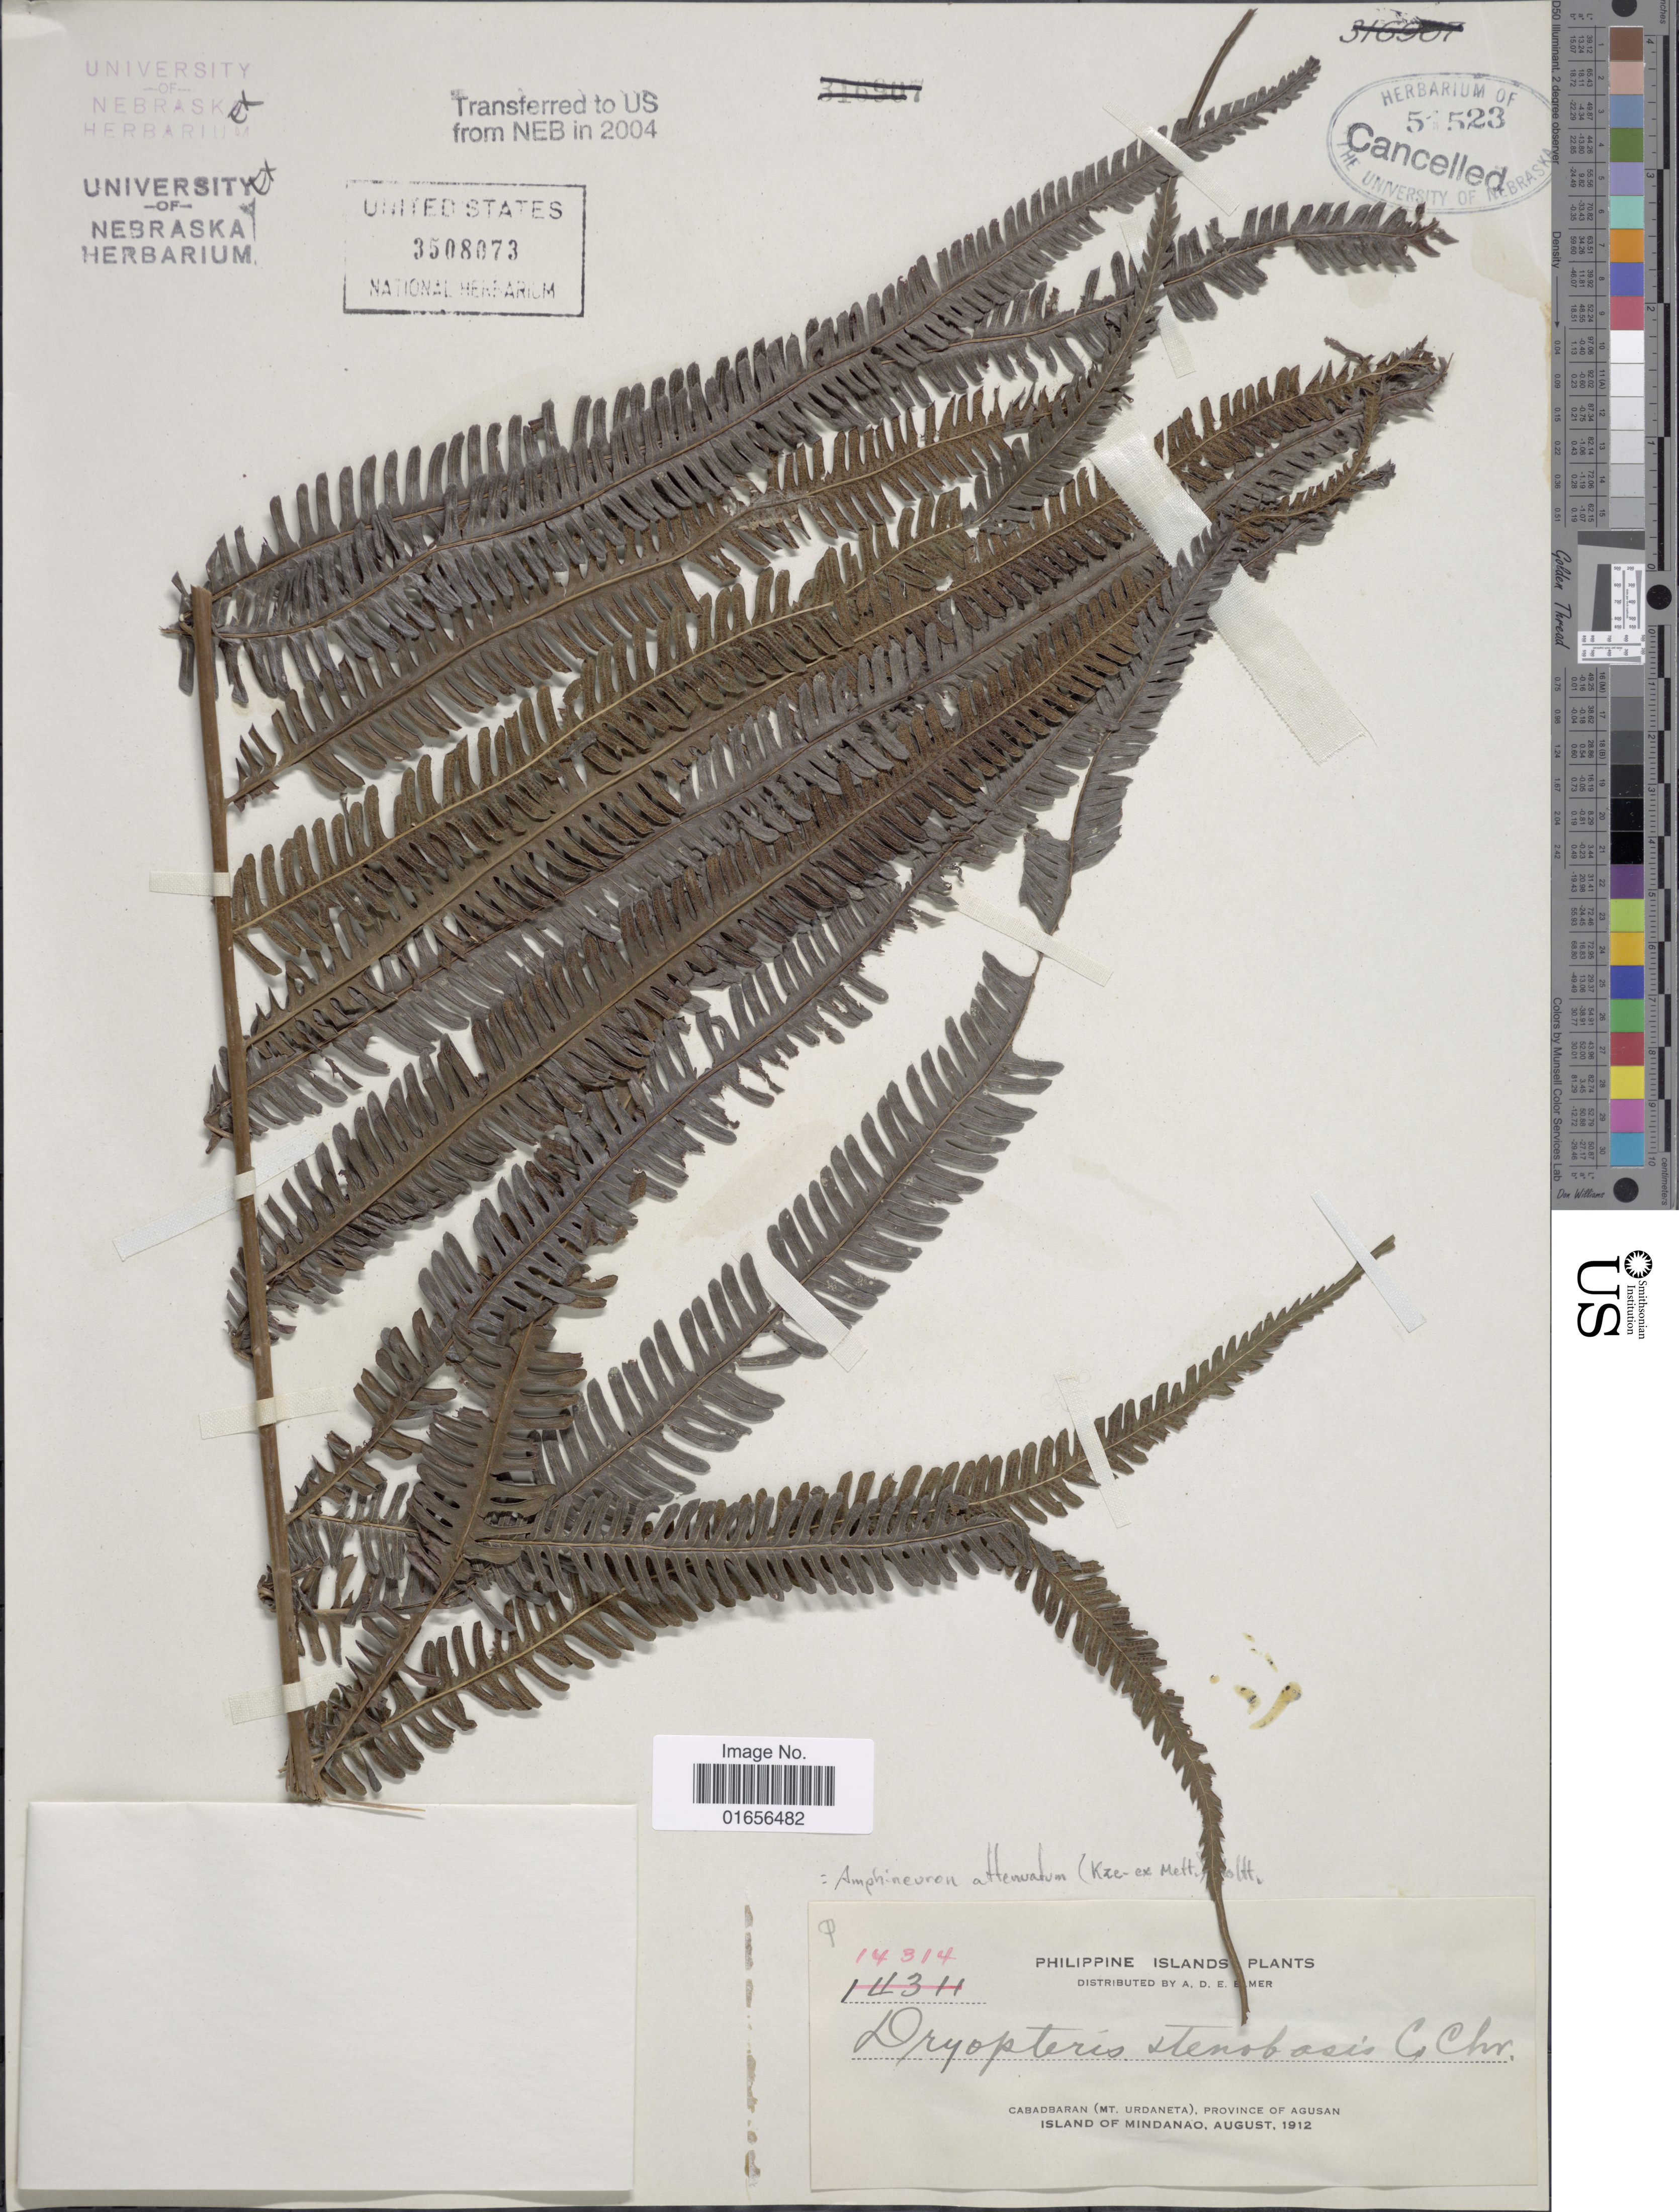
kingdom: Plantae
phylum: Tracheophyta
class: Polypodiopsida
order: Polypodiales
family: Thelypteridaceae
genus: Amphineuron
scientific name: Amphineuron attenuatum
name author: (Kunze) Holttum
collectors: A. D. E. Elmer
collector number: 14314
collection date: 1912-08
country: Philippines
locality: Philippine Islands, Cabadbaran (Mt. Urdaneta), Province of Agusan, Island of Mindanao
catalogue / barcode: US 3508073